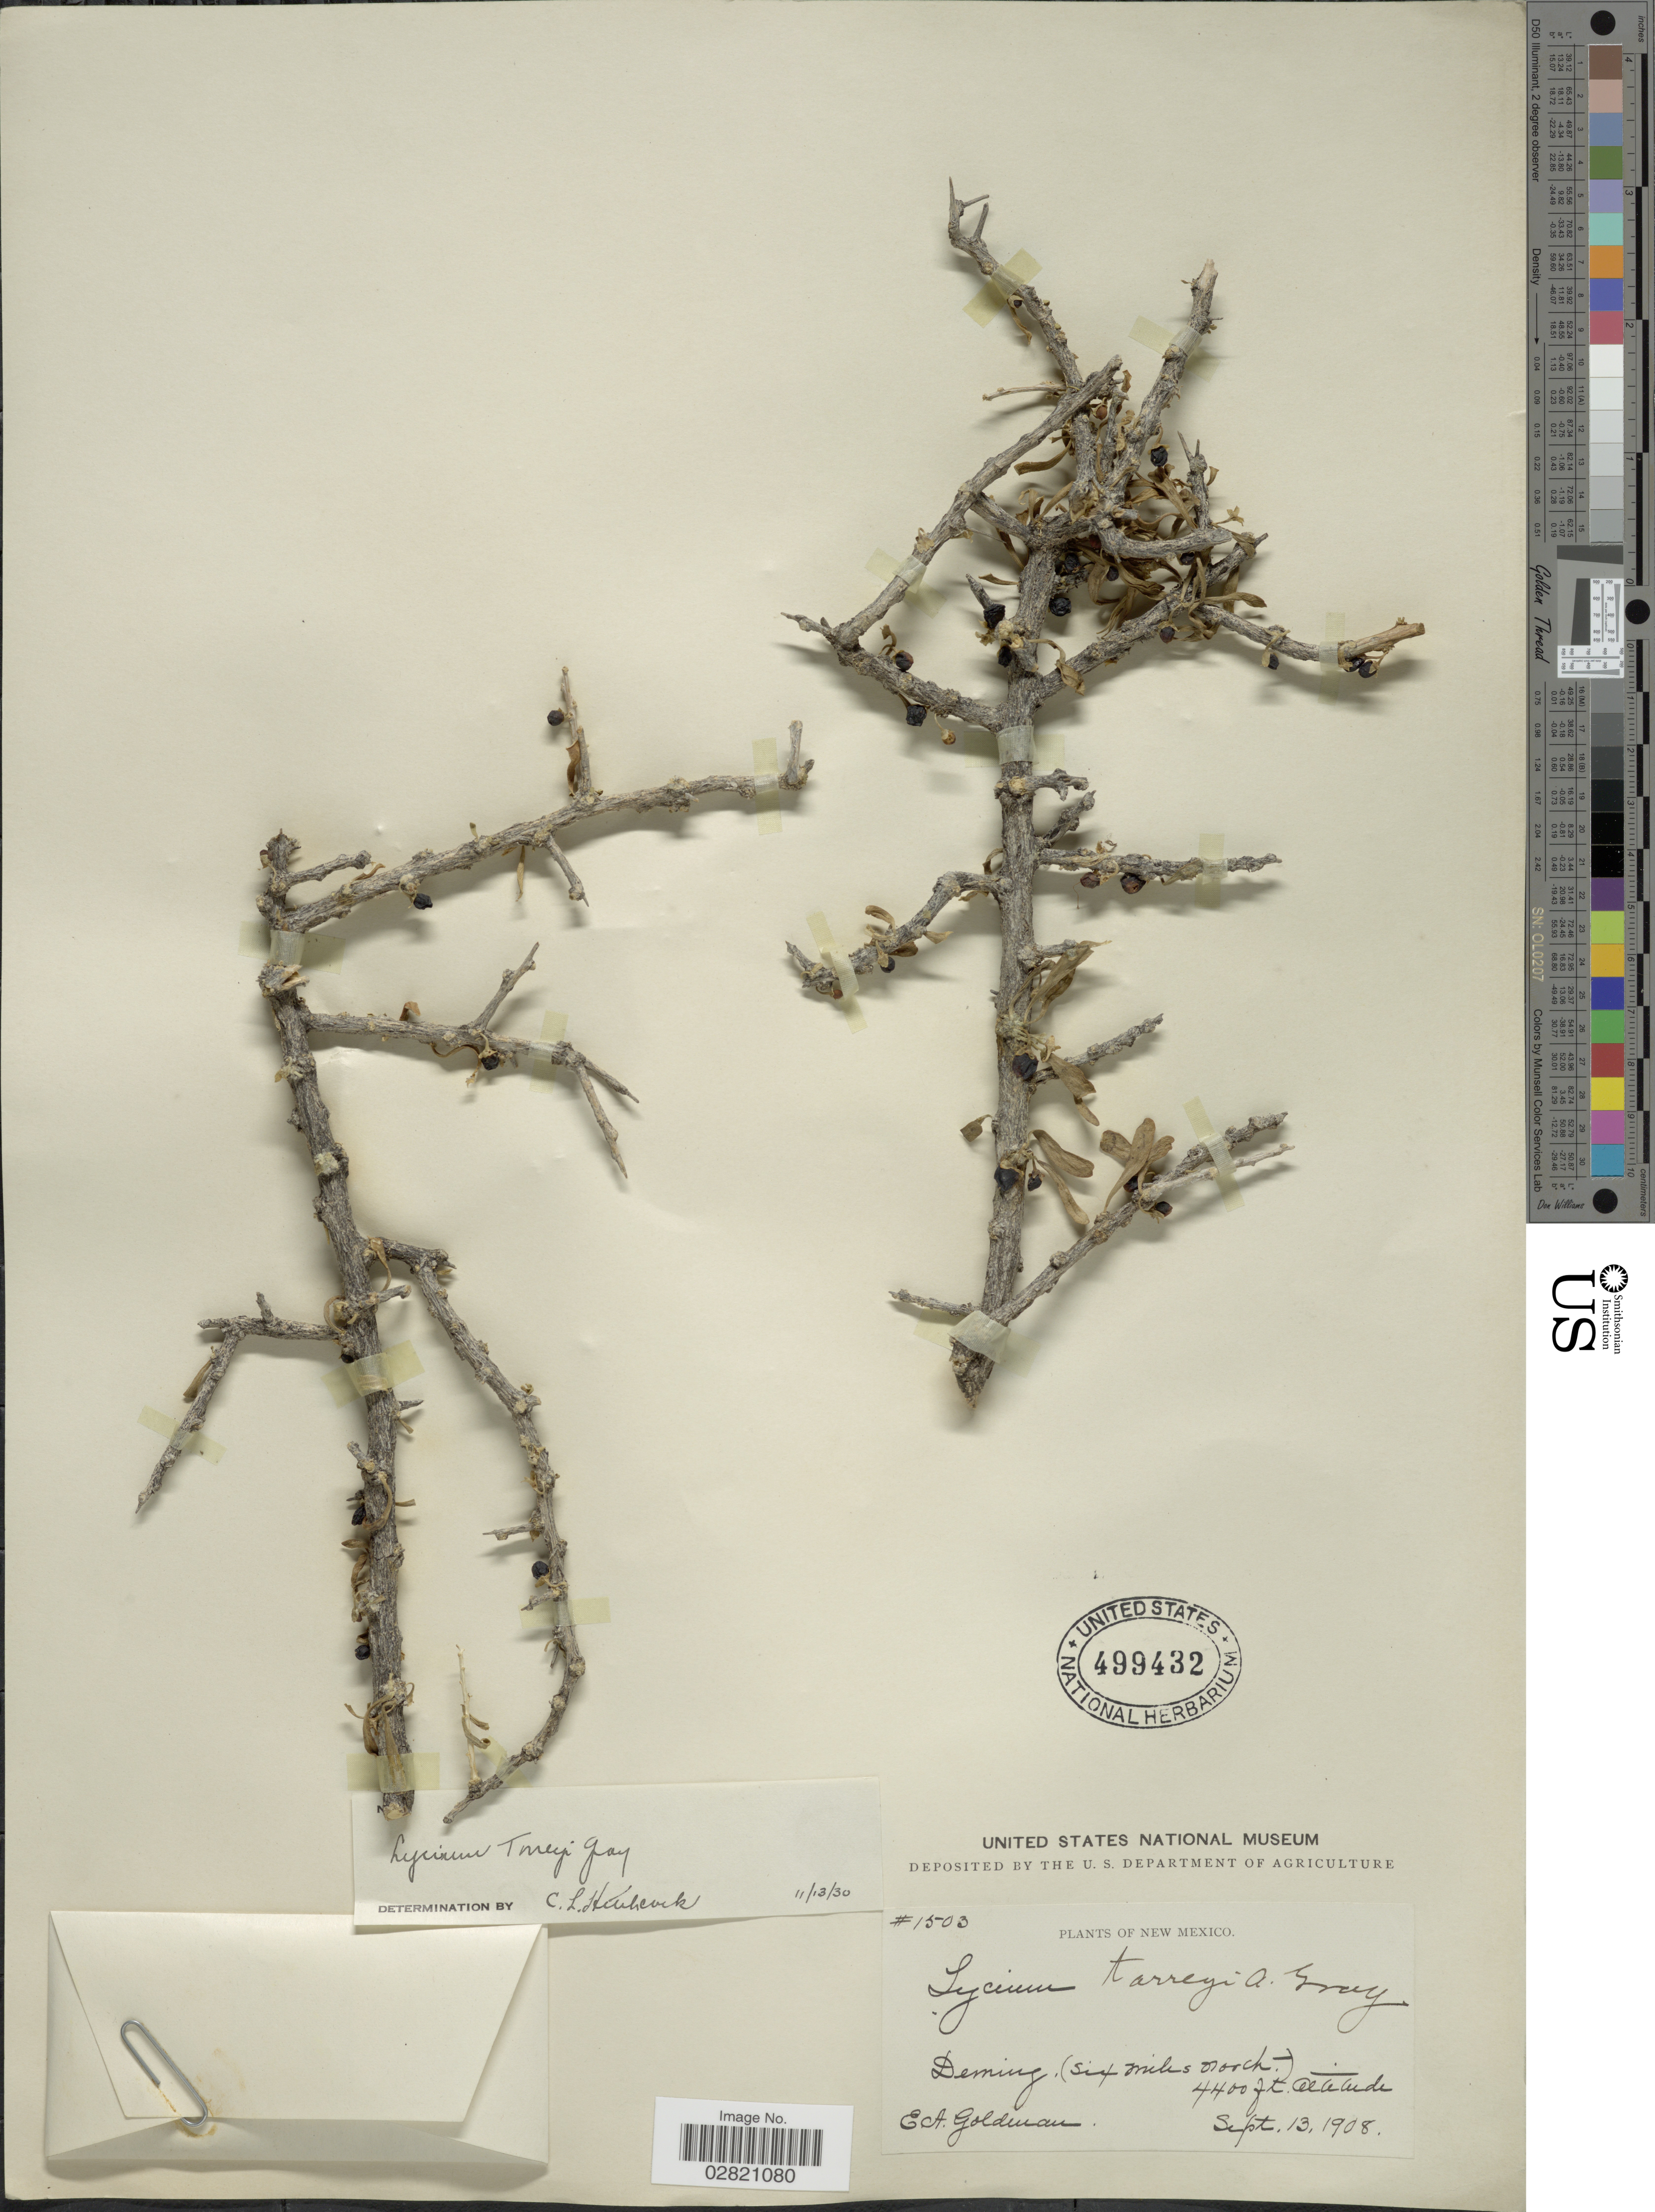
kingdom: Plantae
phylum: Tracheophyta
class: Magnoliopsida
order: Solanales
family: Solanaceae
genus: Lycium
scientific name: Lycium torreyi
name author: A. Gray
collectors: E. A. Goldman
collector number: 1503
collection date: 1908-09-13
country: United States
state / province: New Mexico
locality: Deming (six miles north).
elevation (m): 1341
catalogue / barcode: US 499432